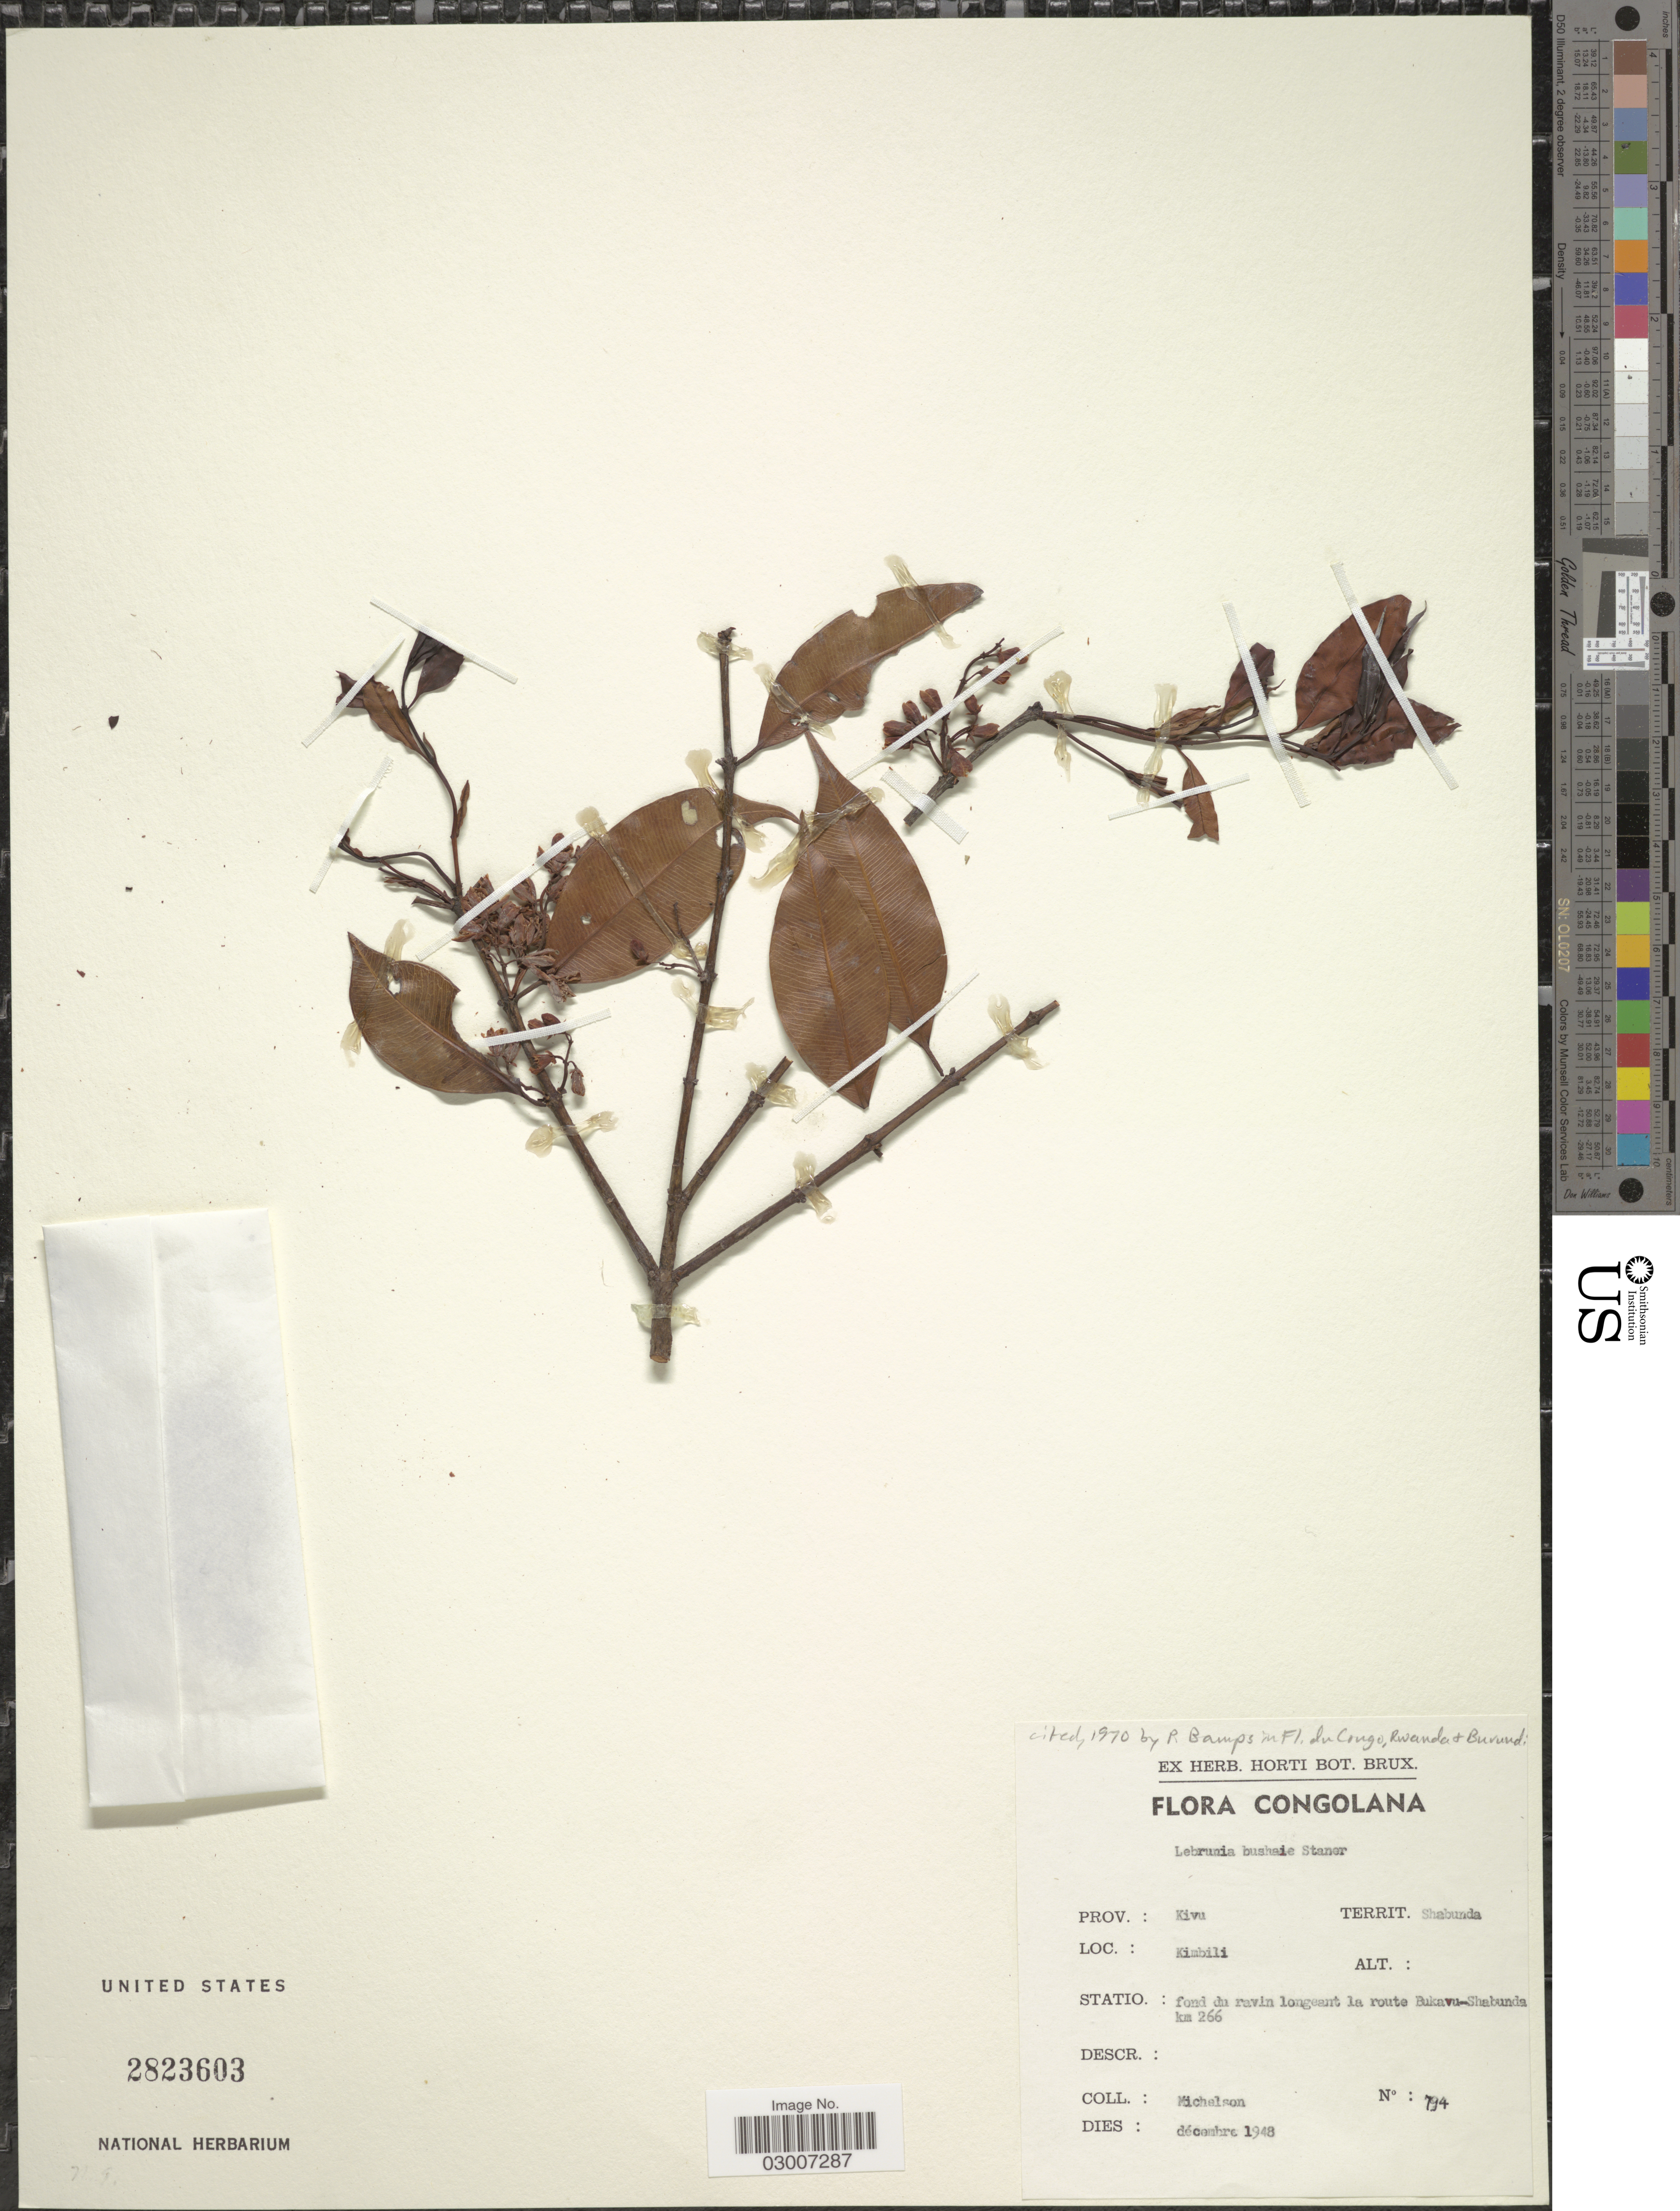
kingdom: Plantae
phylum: Tracheophyta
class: Magnoliopsida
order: Malpighiales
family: Calophyllaceae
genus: Lebrunia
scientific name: Lebrunia bushaie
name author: Staner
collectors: -. Michelson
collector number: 794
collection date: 1948-12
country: Congo, Democratic Republic of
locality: Prov.: Kivu. Territ. Shabunda. Kimbili. Statio.: fond du ravin longeant la route Bukavu-Shabunda km 266.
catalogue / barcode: US 2823603